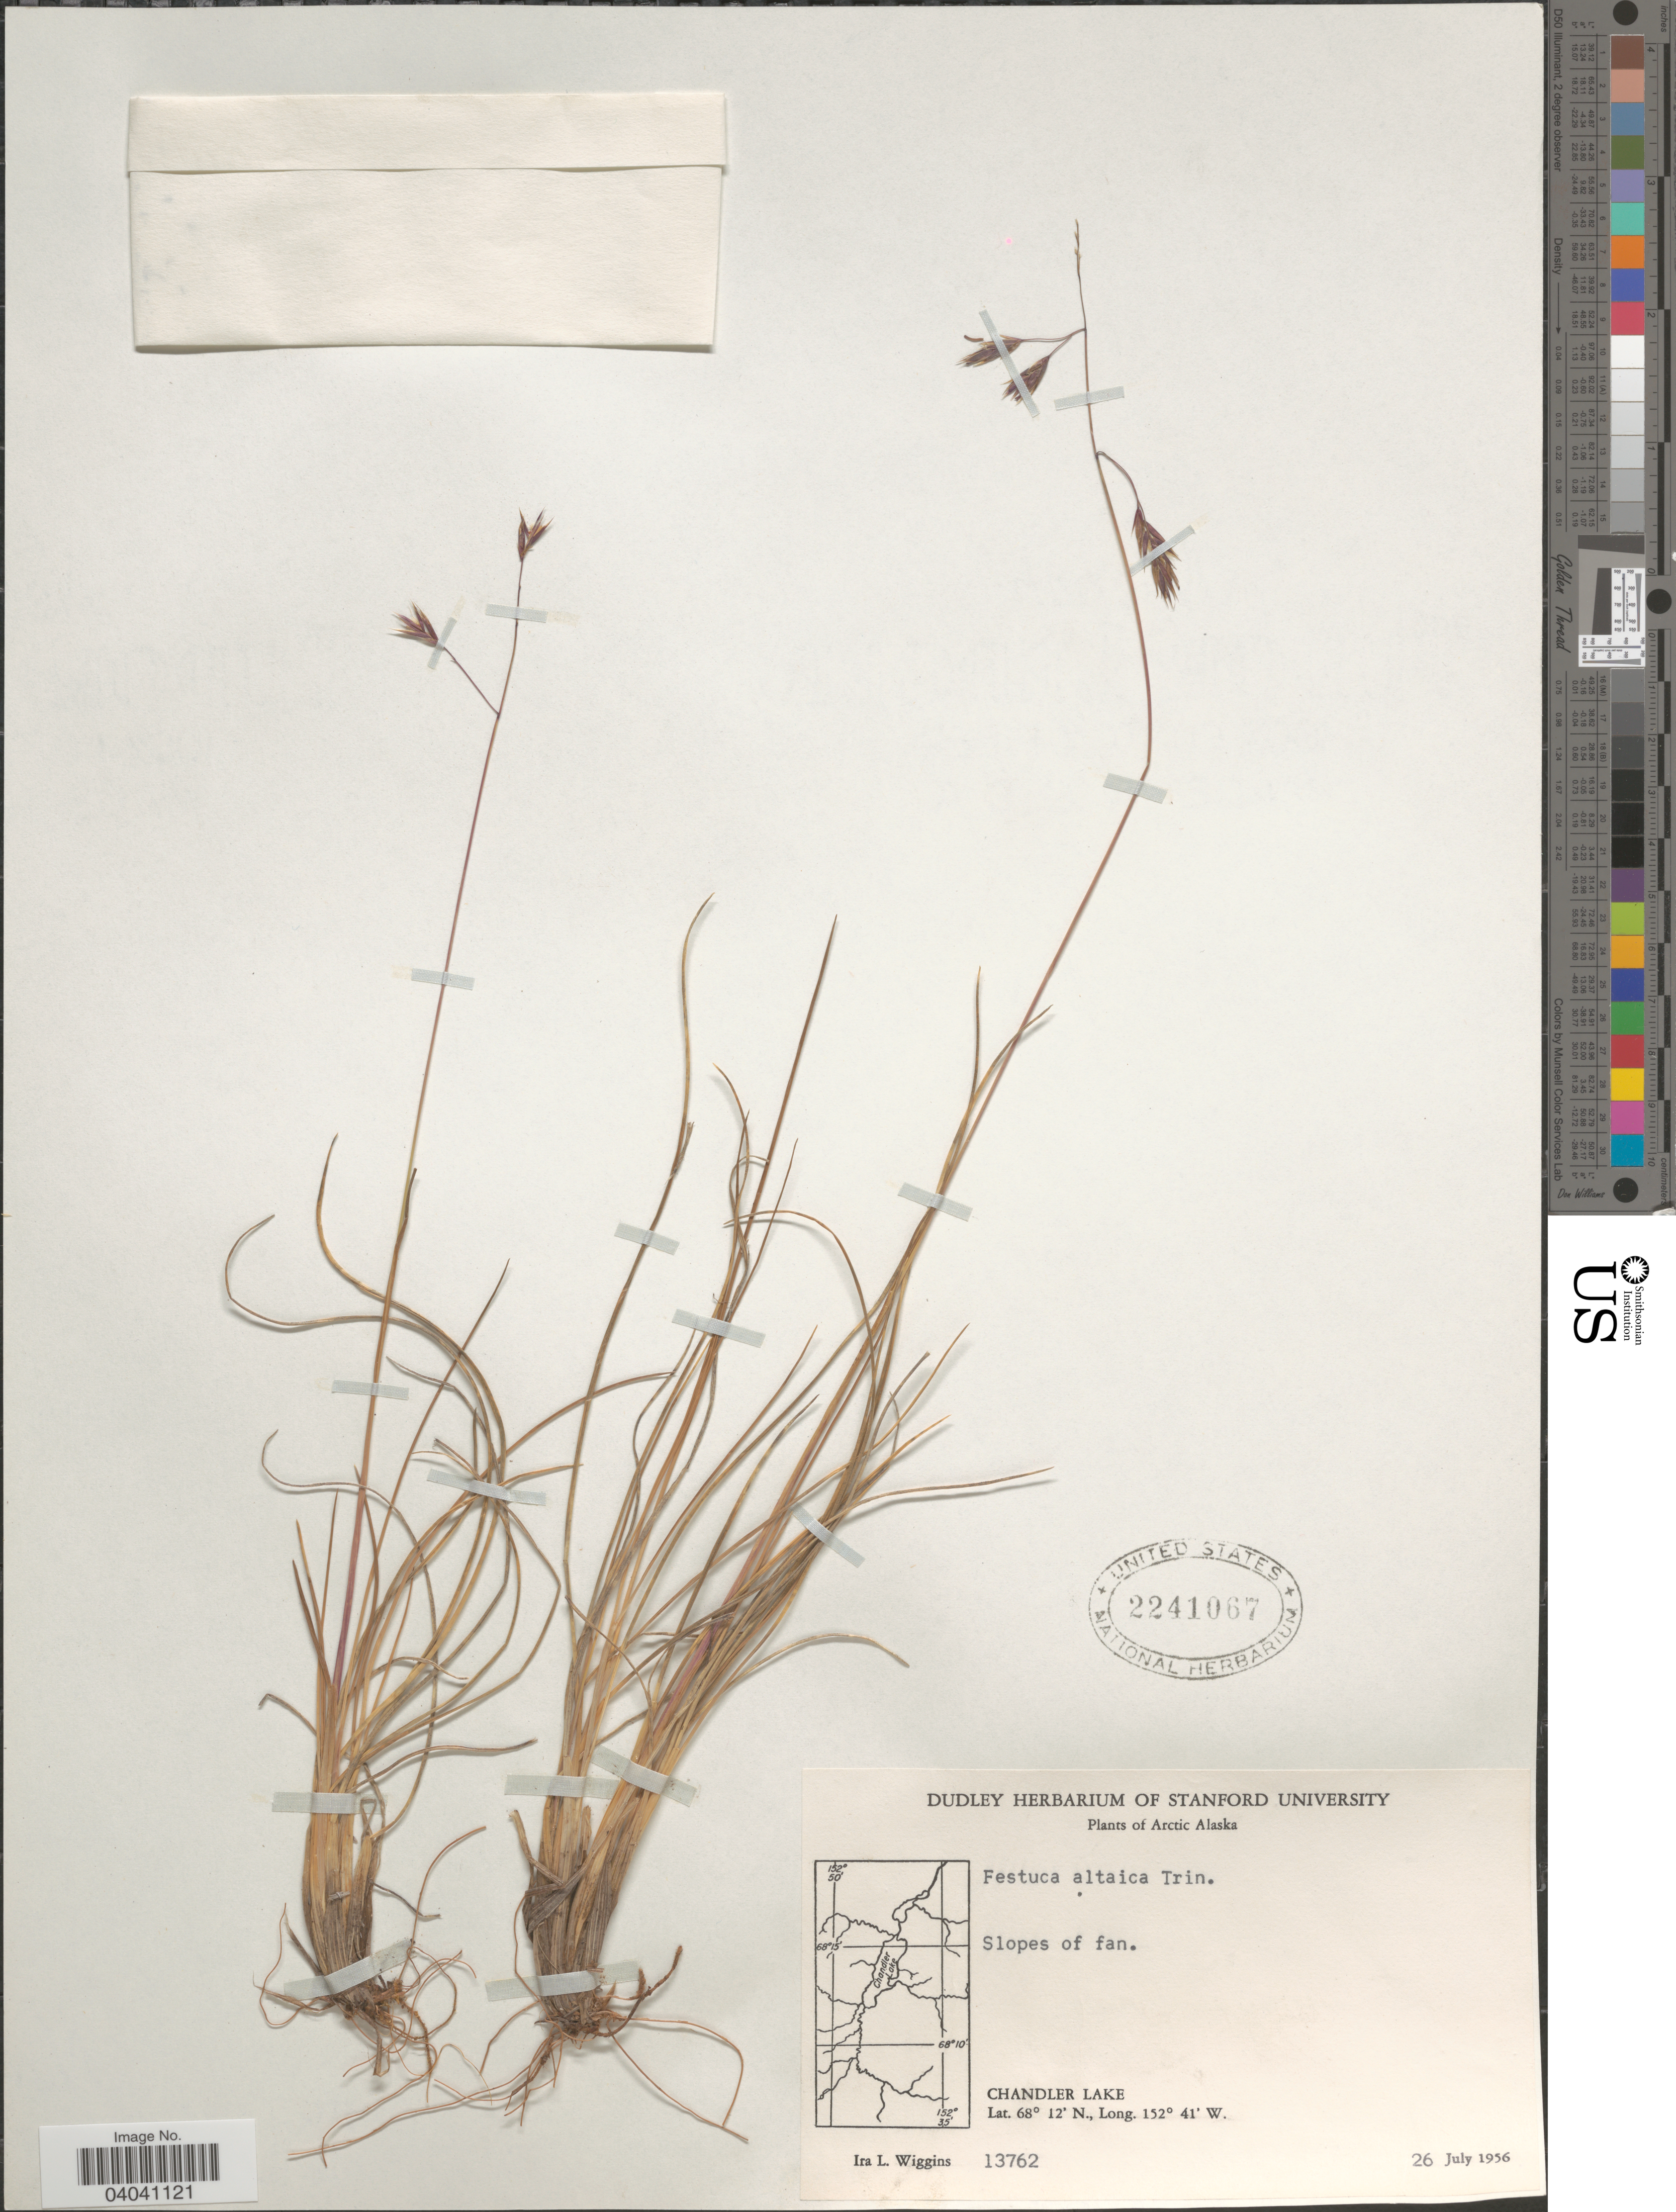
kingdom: Plantae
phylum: Tracheophyta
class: Liliopsida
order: Poales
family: Poaceae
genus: Festuca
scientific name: Festuca altaica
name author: Trin.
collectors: I. L. Wiggins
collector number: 13762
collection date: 1956-07-26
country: United States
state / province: Alaska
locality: Arctic Alaska. Chandler Lake.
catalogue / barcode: US 2241067